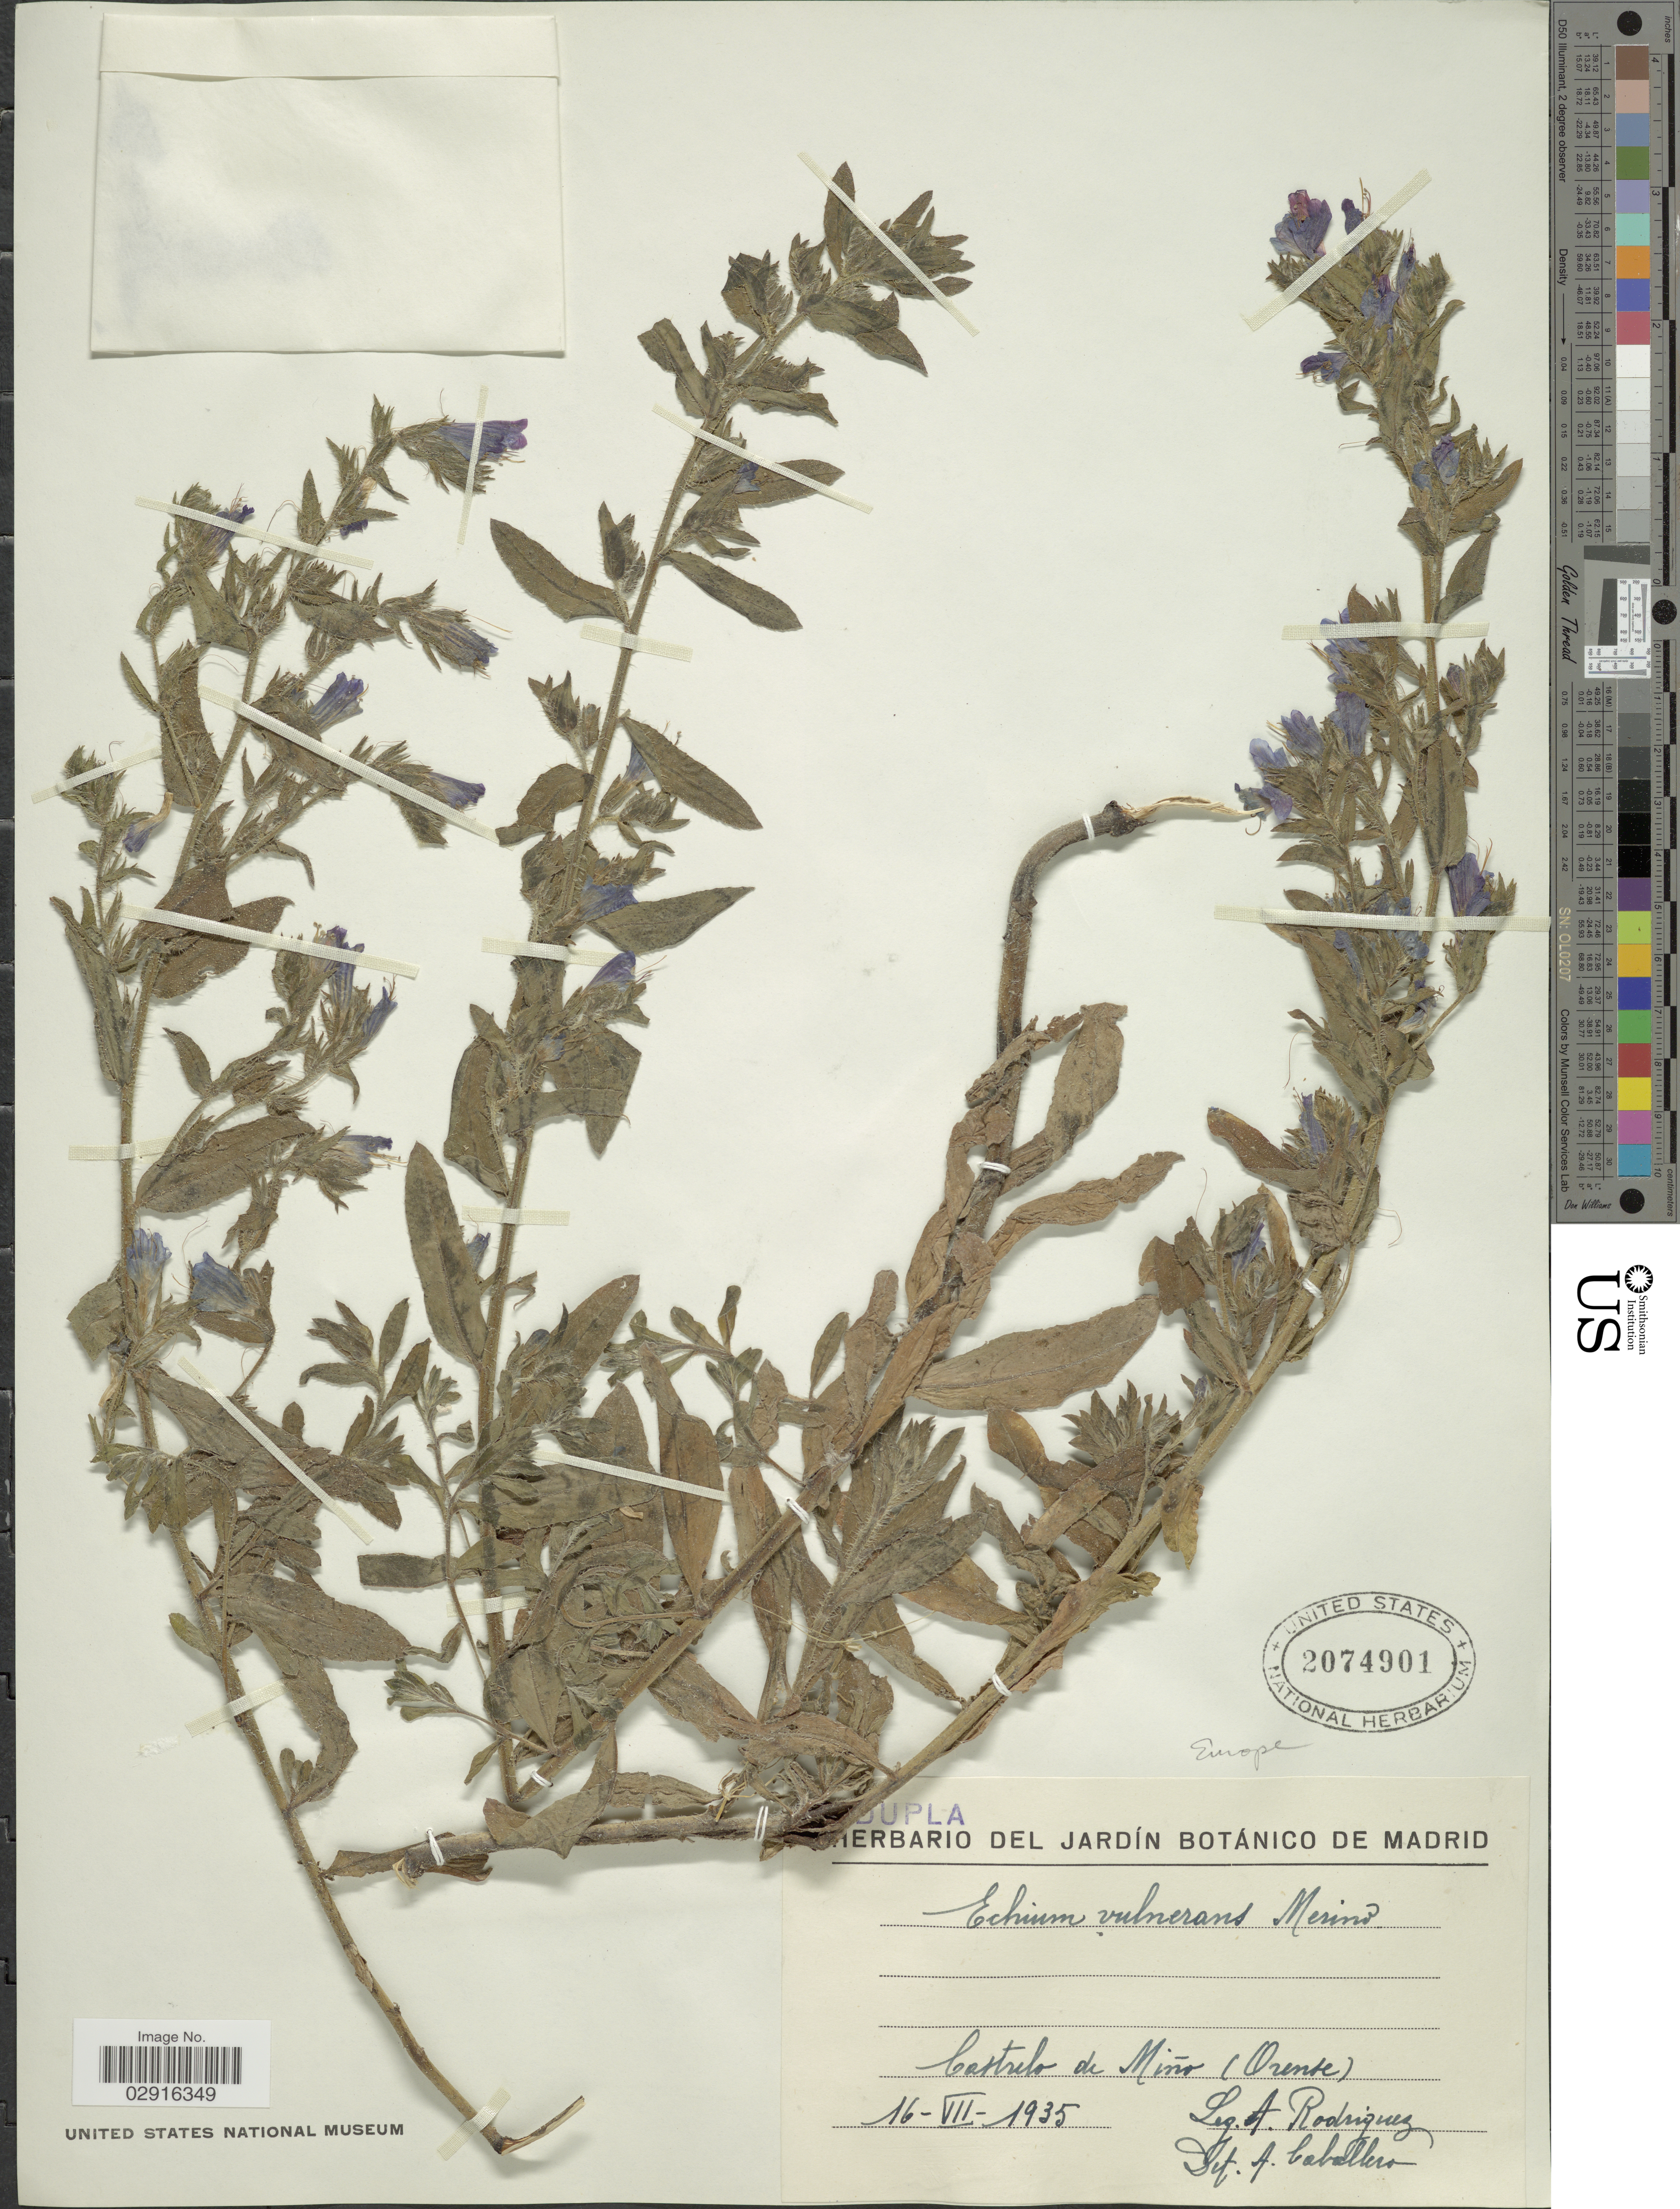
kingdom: Plantae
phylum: Tracheophyta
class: Magnoliopsida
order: Boraginales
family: Boraginaceae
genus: Echium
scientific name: Echium vulnerans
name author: Merino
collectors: A. Rodriguez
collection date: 1935-07-16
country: Spain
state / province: Madrid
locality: Castrelo de Miño (Orente). Madrid.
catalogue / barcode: US 2074901